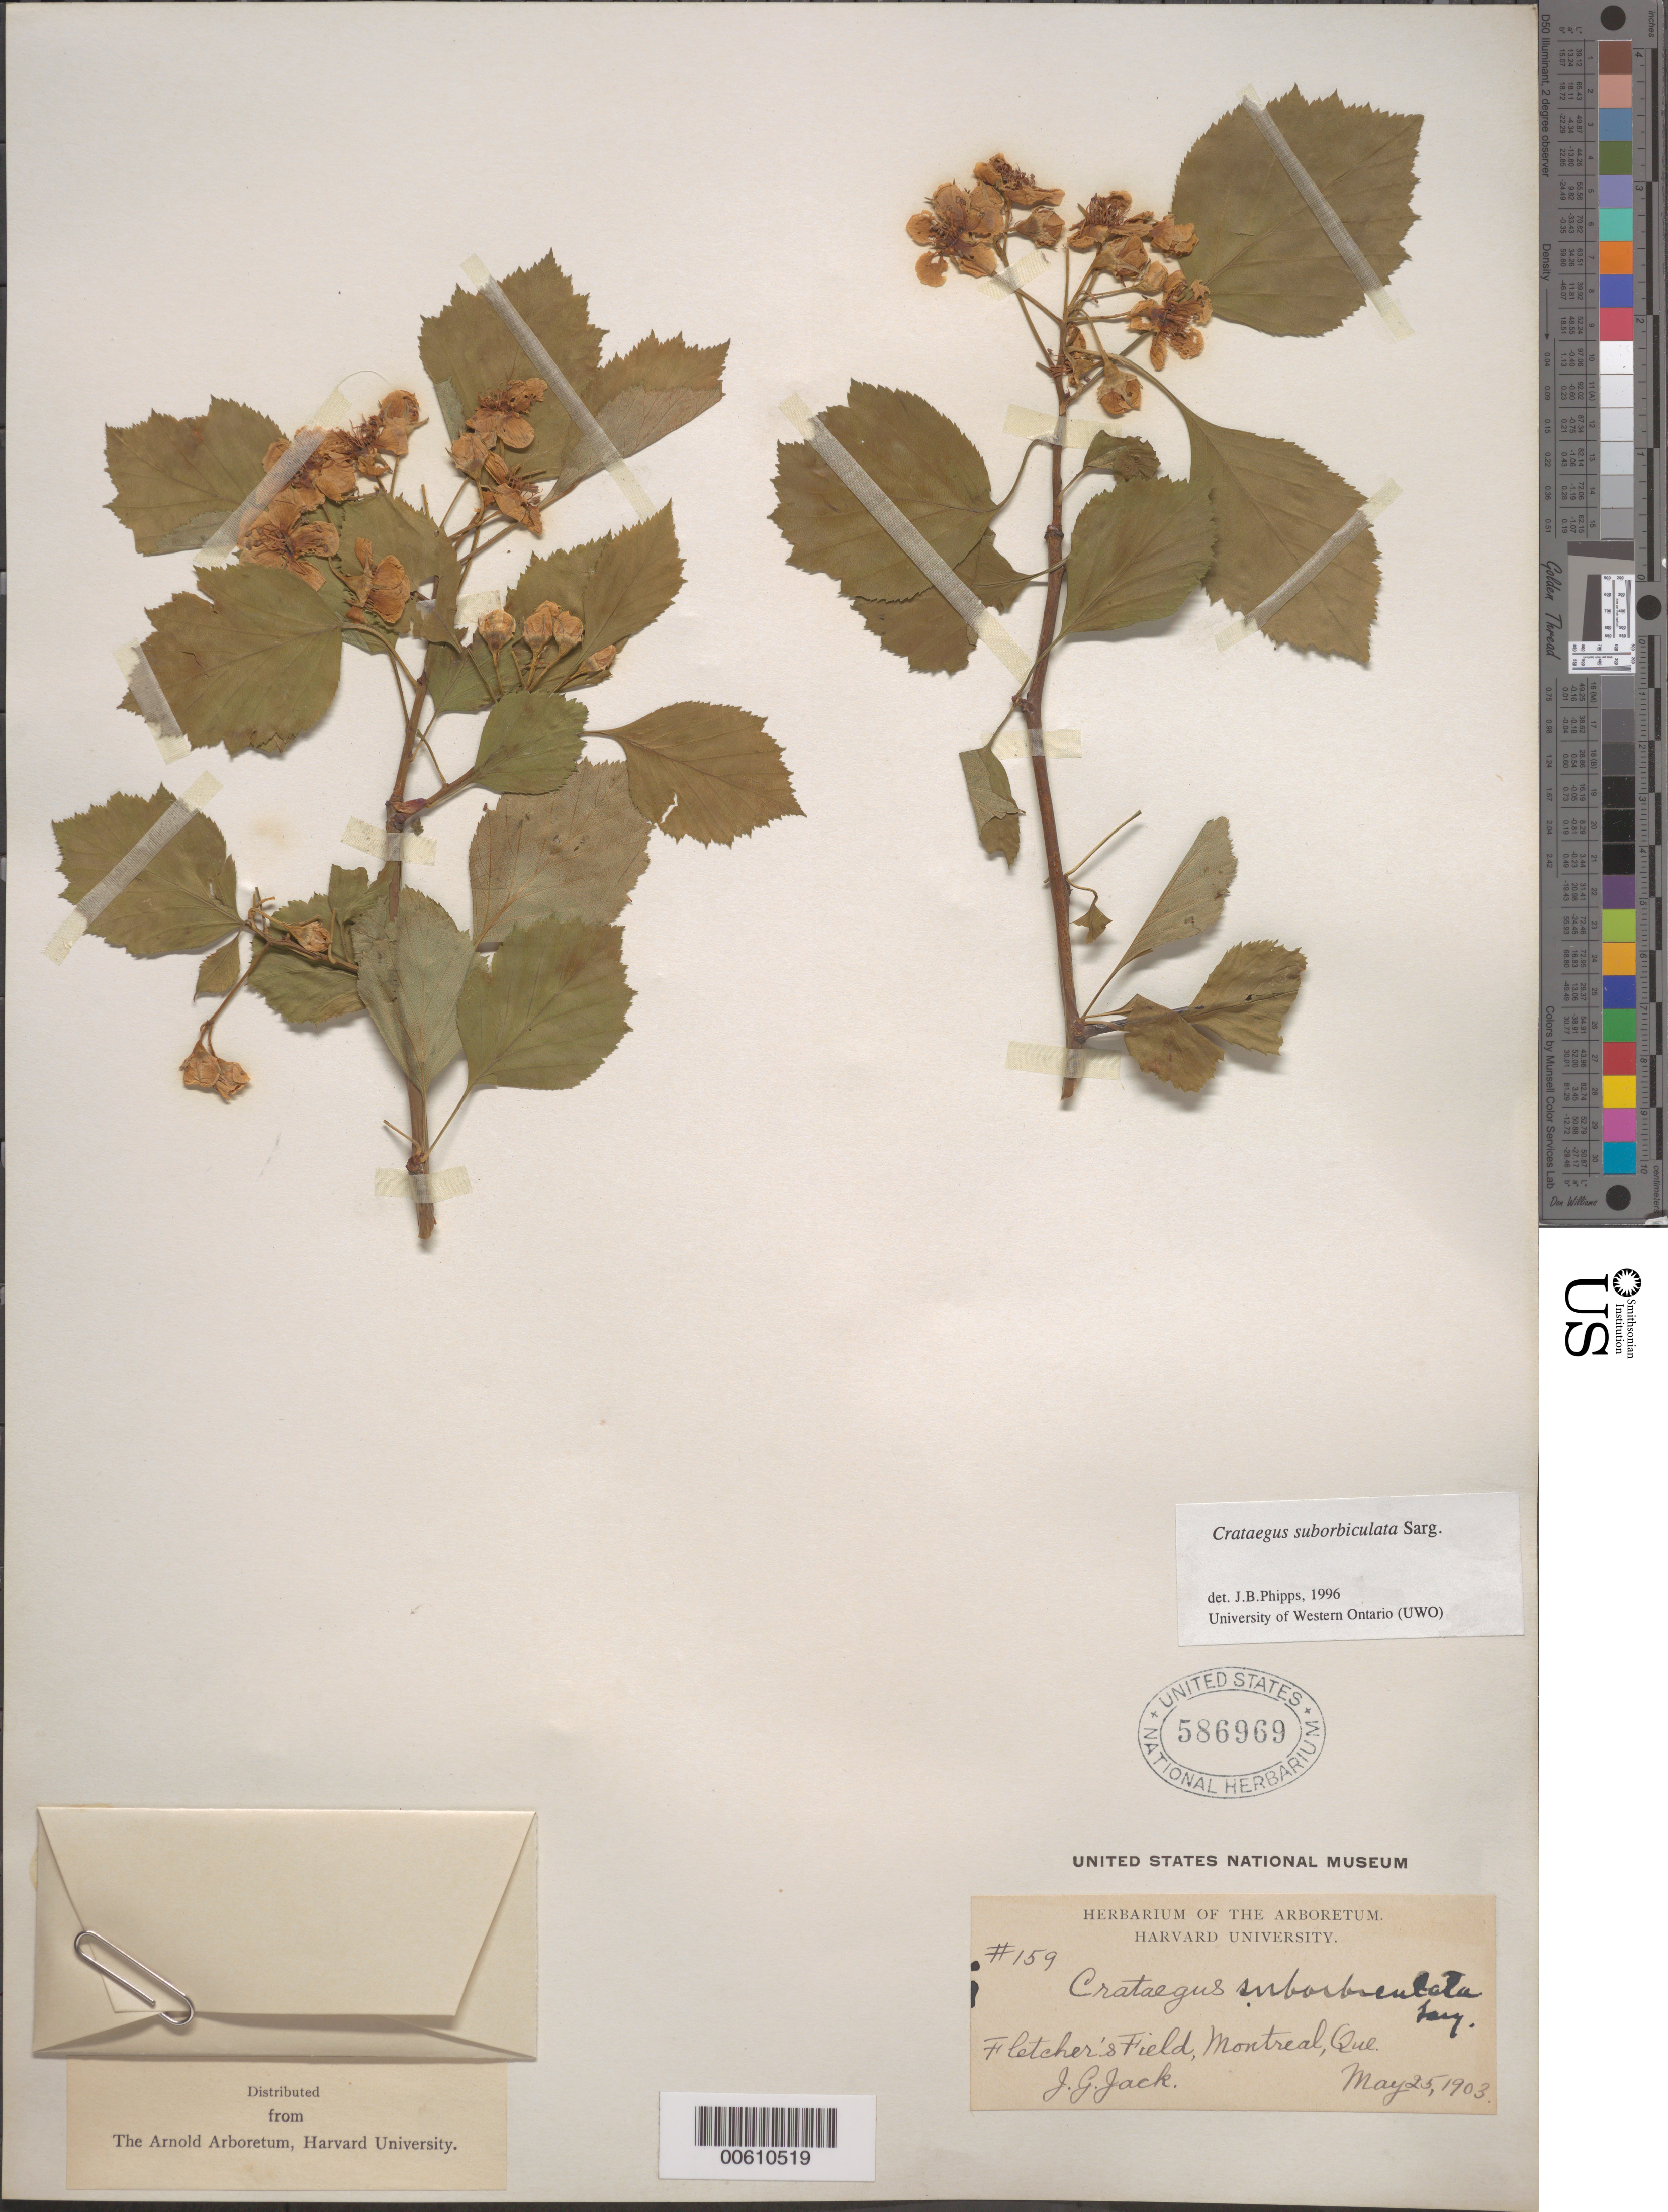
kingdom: Plantae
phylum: Tracheophyta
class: Magnoliopsida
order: Rosales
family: Rosaceae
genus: Crataegus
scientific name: Crataegus suborbiculata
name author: Sarg.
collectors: J. G. Jack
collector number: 159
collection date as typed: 25 May 1903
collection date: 1903-05-25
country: Canada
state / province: Quebec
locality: Fletcher's Field, Montreal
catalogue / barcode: US 586969